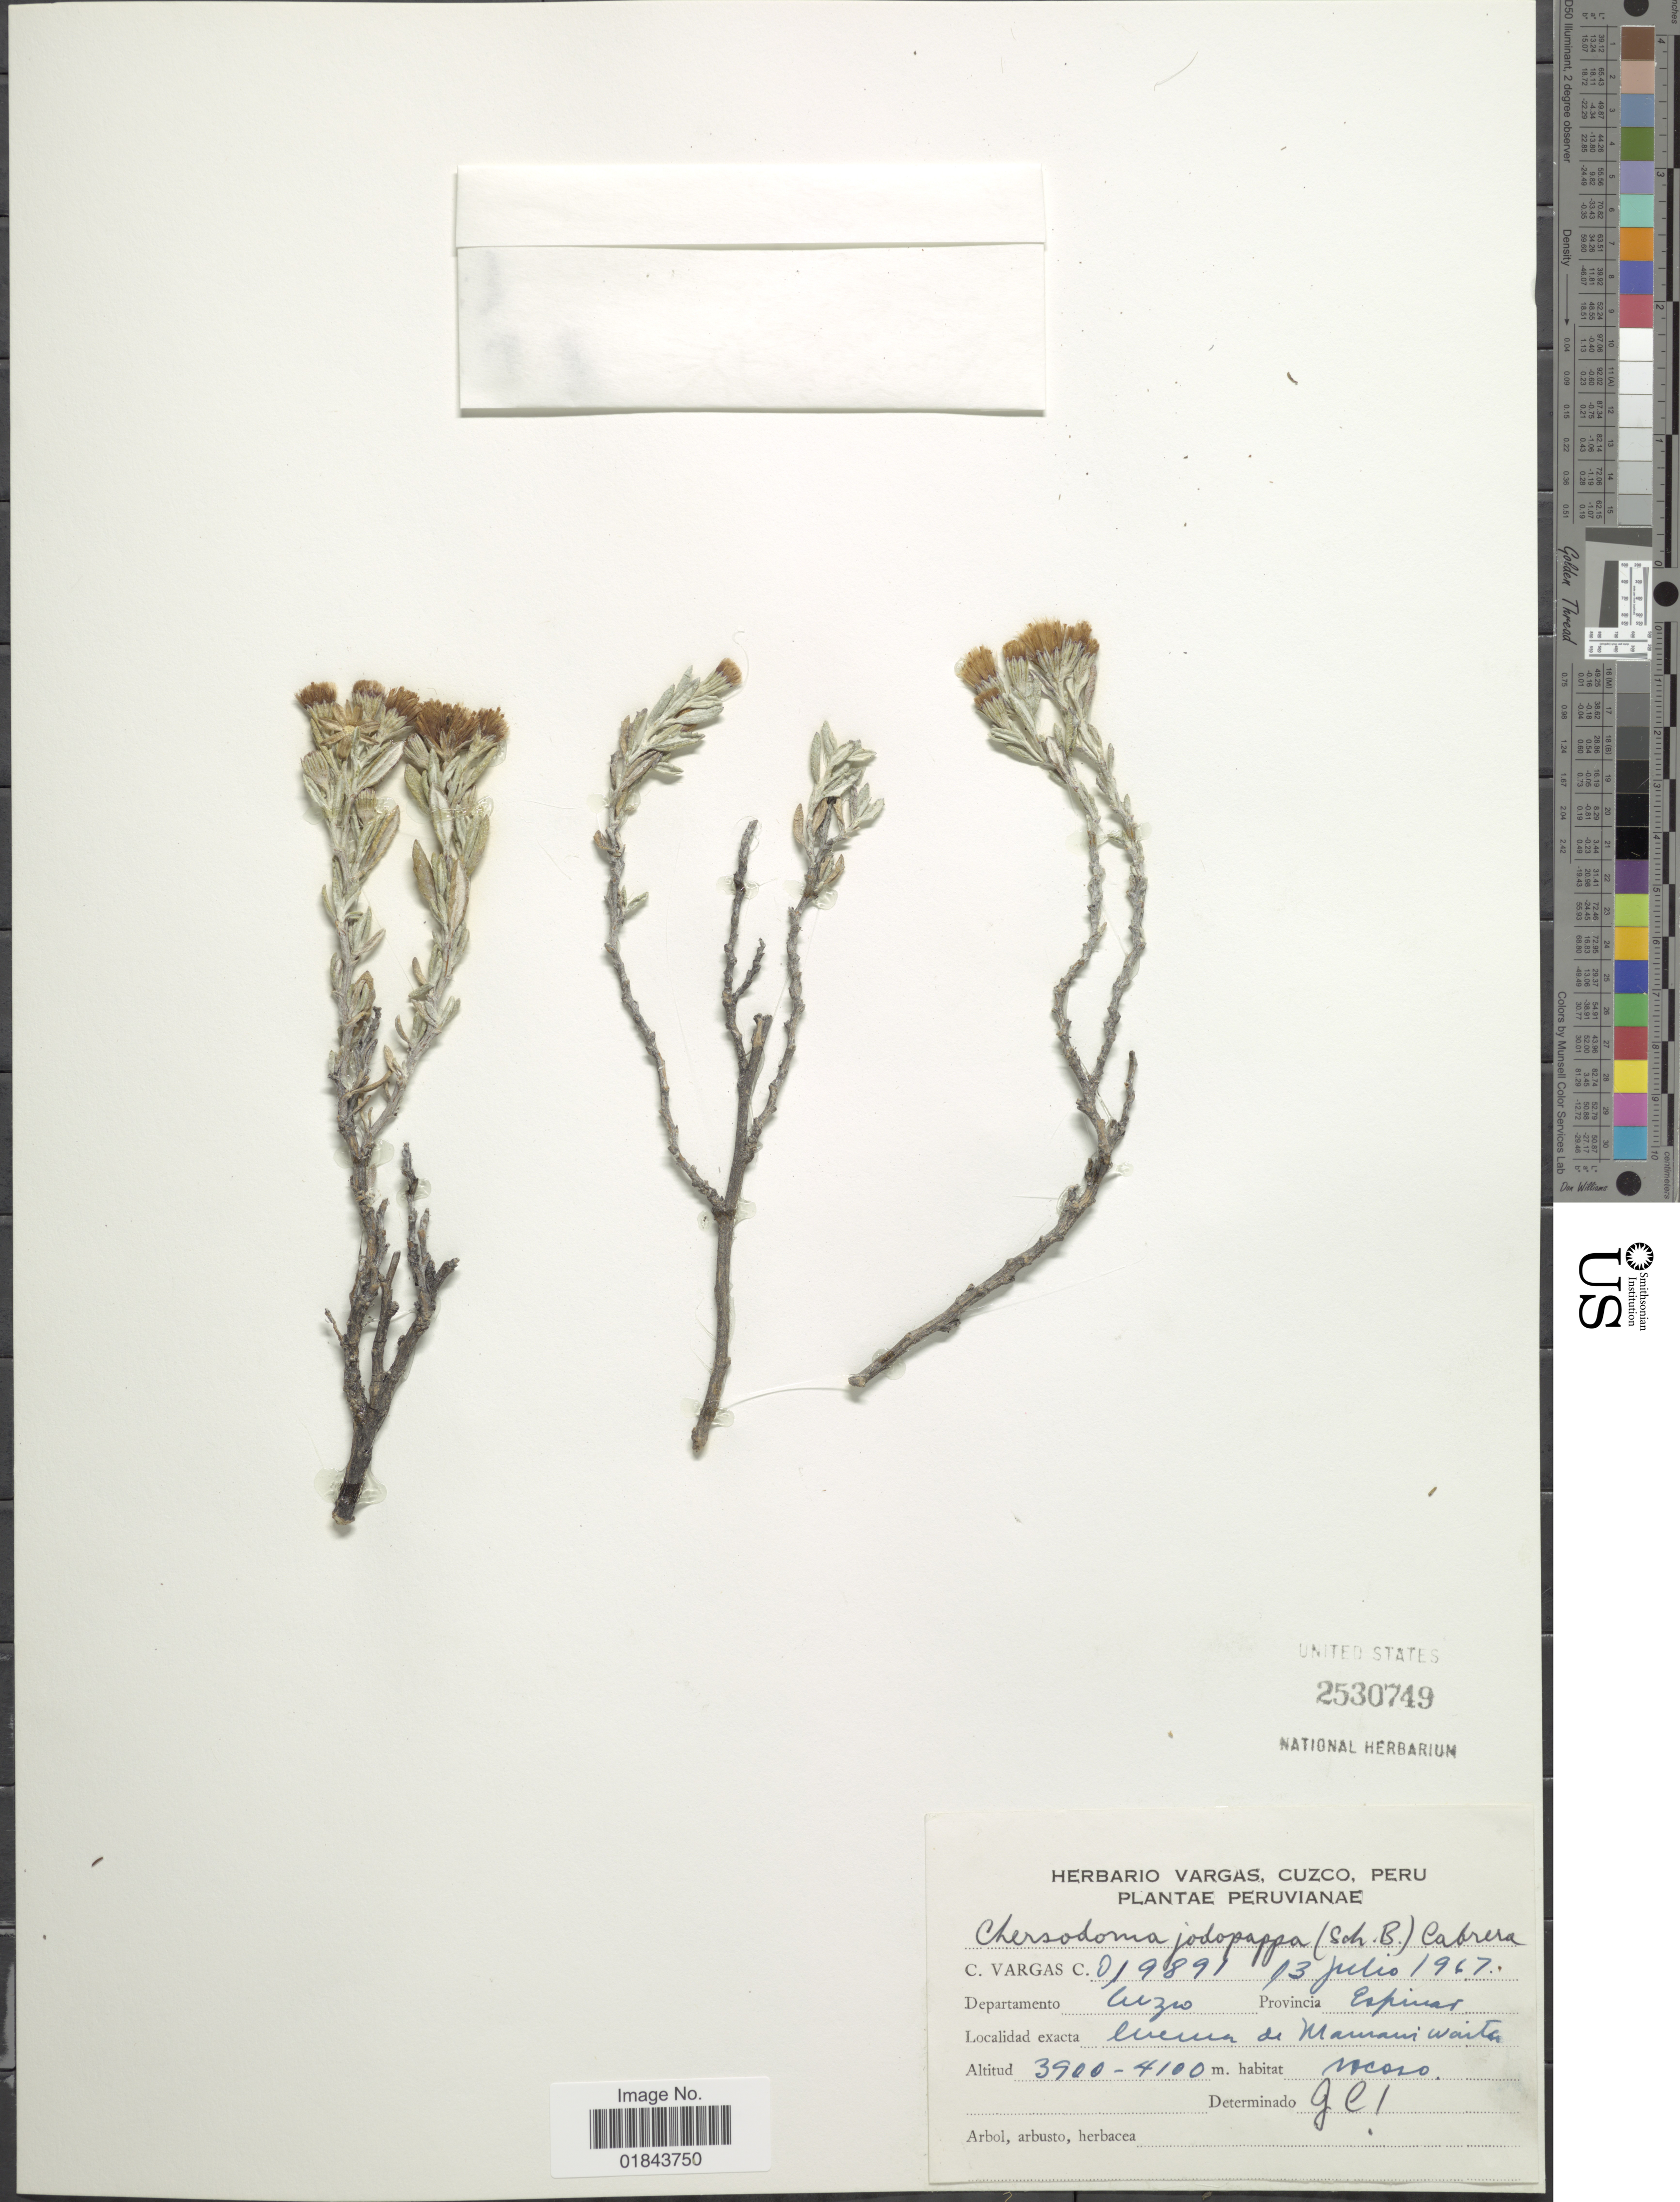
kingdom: Plantae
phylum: Tracheophyta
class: Magnoliopsida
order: Asterales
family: Asteraceae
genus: Chersodoma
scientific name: Chersodoma jodopappa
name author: (Sch. Bip.) Cabrera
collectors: C. Vargas Calderón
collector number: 019891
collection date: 1967-07-13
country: Peru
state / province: Cusco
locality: Departamento Cuzco. Provincia Espinar. Luema [interpreted] de Mamani Waiter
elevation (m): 3900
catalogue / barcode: US 2530749